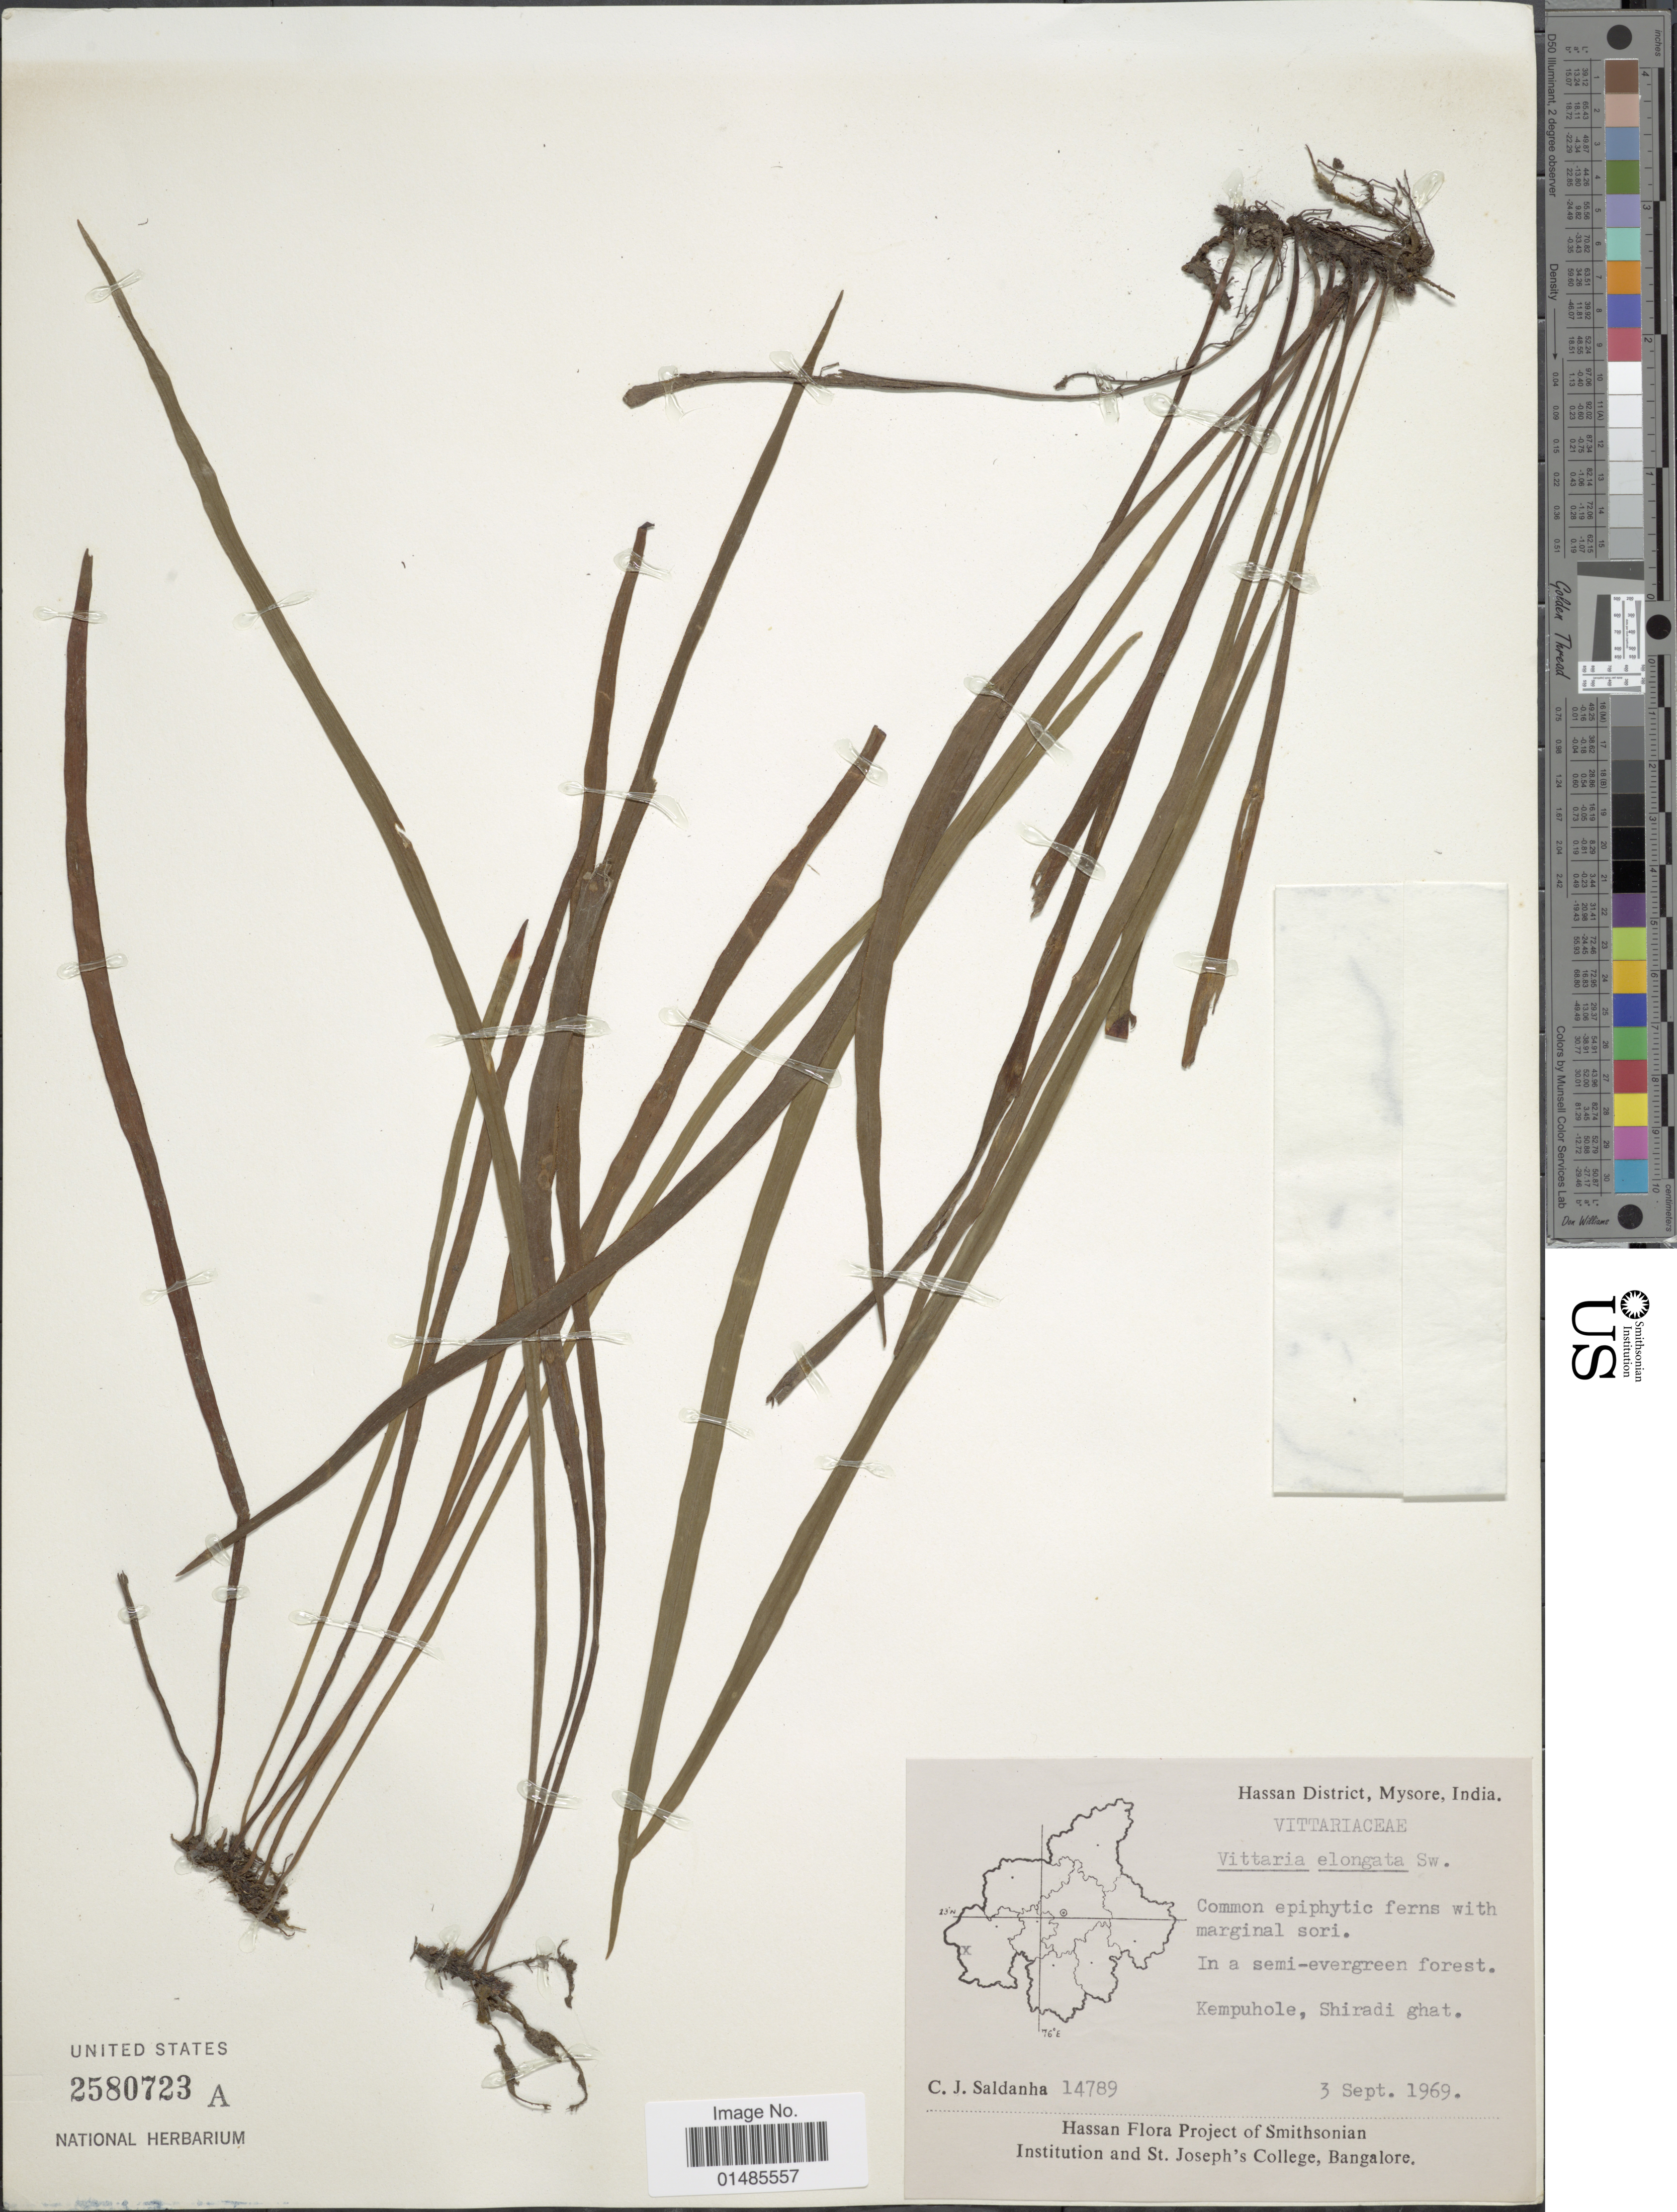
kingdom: Plantae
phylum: Tracheophyta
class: Polypodiopsida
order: Polypodiales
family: Pteridaceae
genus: Haplopteris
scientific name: Haplopteris elongata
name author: (Sw.) Crane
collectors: C. J. Saldanha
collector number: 14789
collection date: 1969-09-03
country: India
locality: Hassan District, Mysore. Kempuhole, Shiradi ghat.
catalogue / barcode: US 2580723A